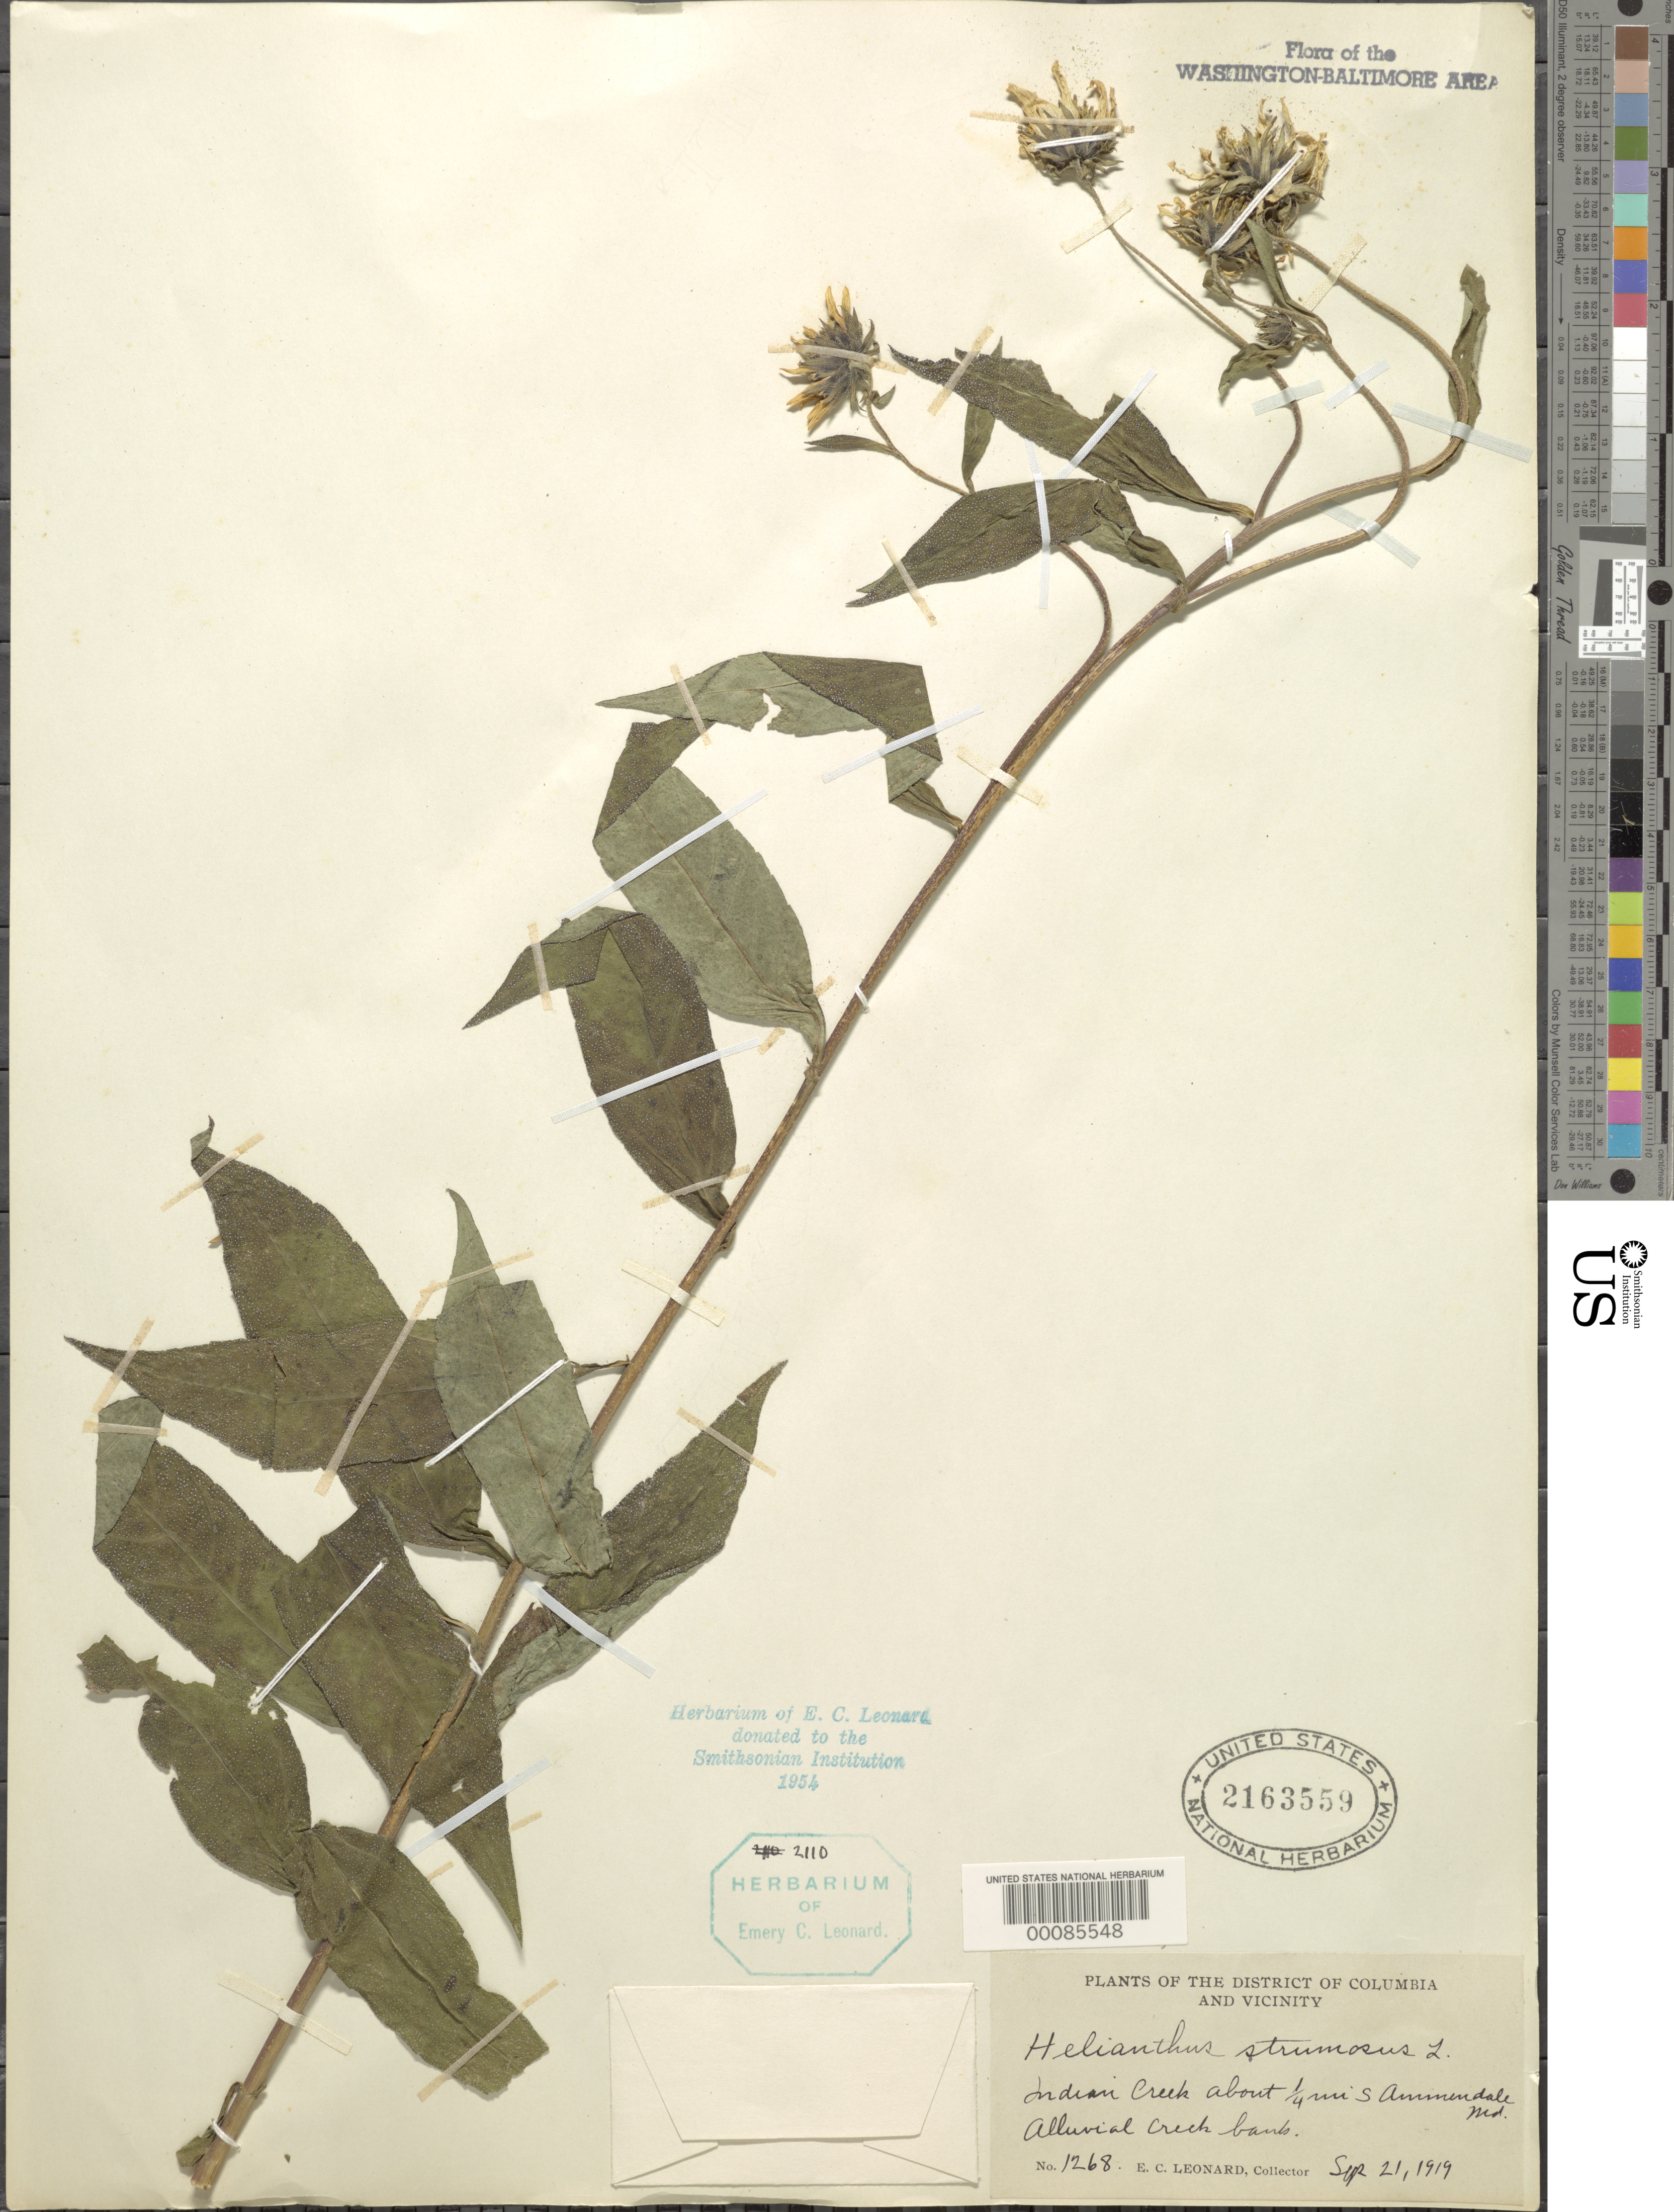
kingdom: Plantae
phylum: Tracheophyta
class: Magnoliopsida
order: Asterales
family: Asteraceae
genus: Helianthus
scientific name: Helianthus strumosus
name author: L.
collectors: E. C. Leonard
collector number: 1268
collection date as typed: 21 Sep 1919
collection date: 1919-09-21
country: United States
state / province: Maryland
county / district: Prince George's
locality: Indian Creek south of Ammendale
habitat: Alluvial creek bank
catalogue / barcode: US 2163559